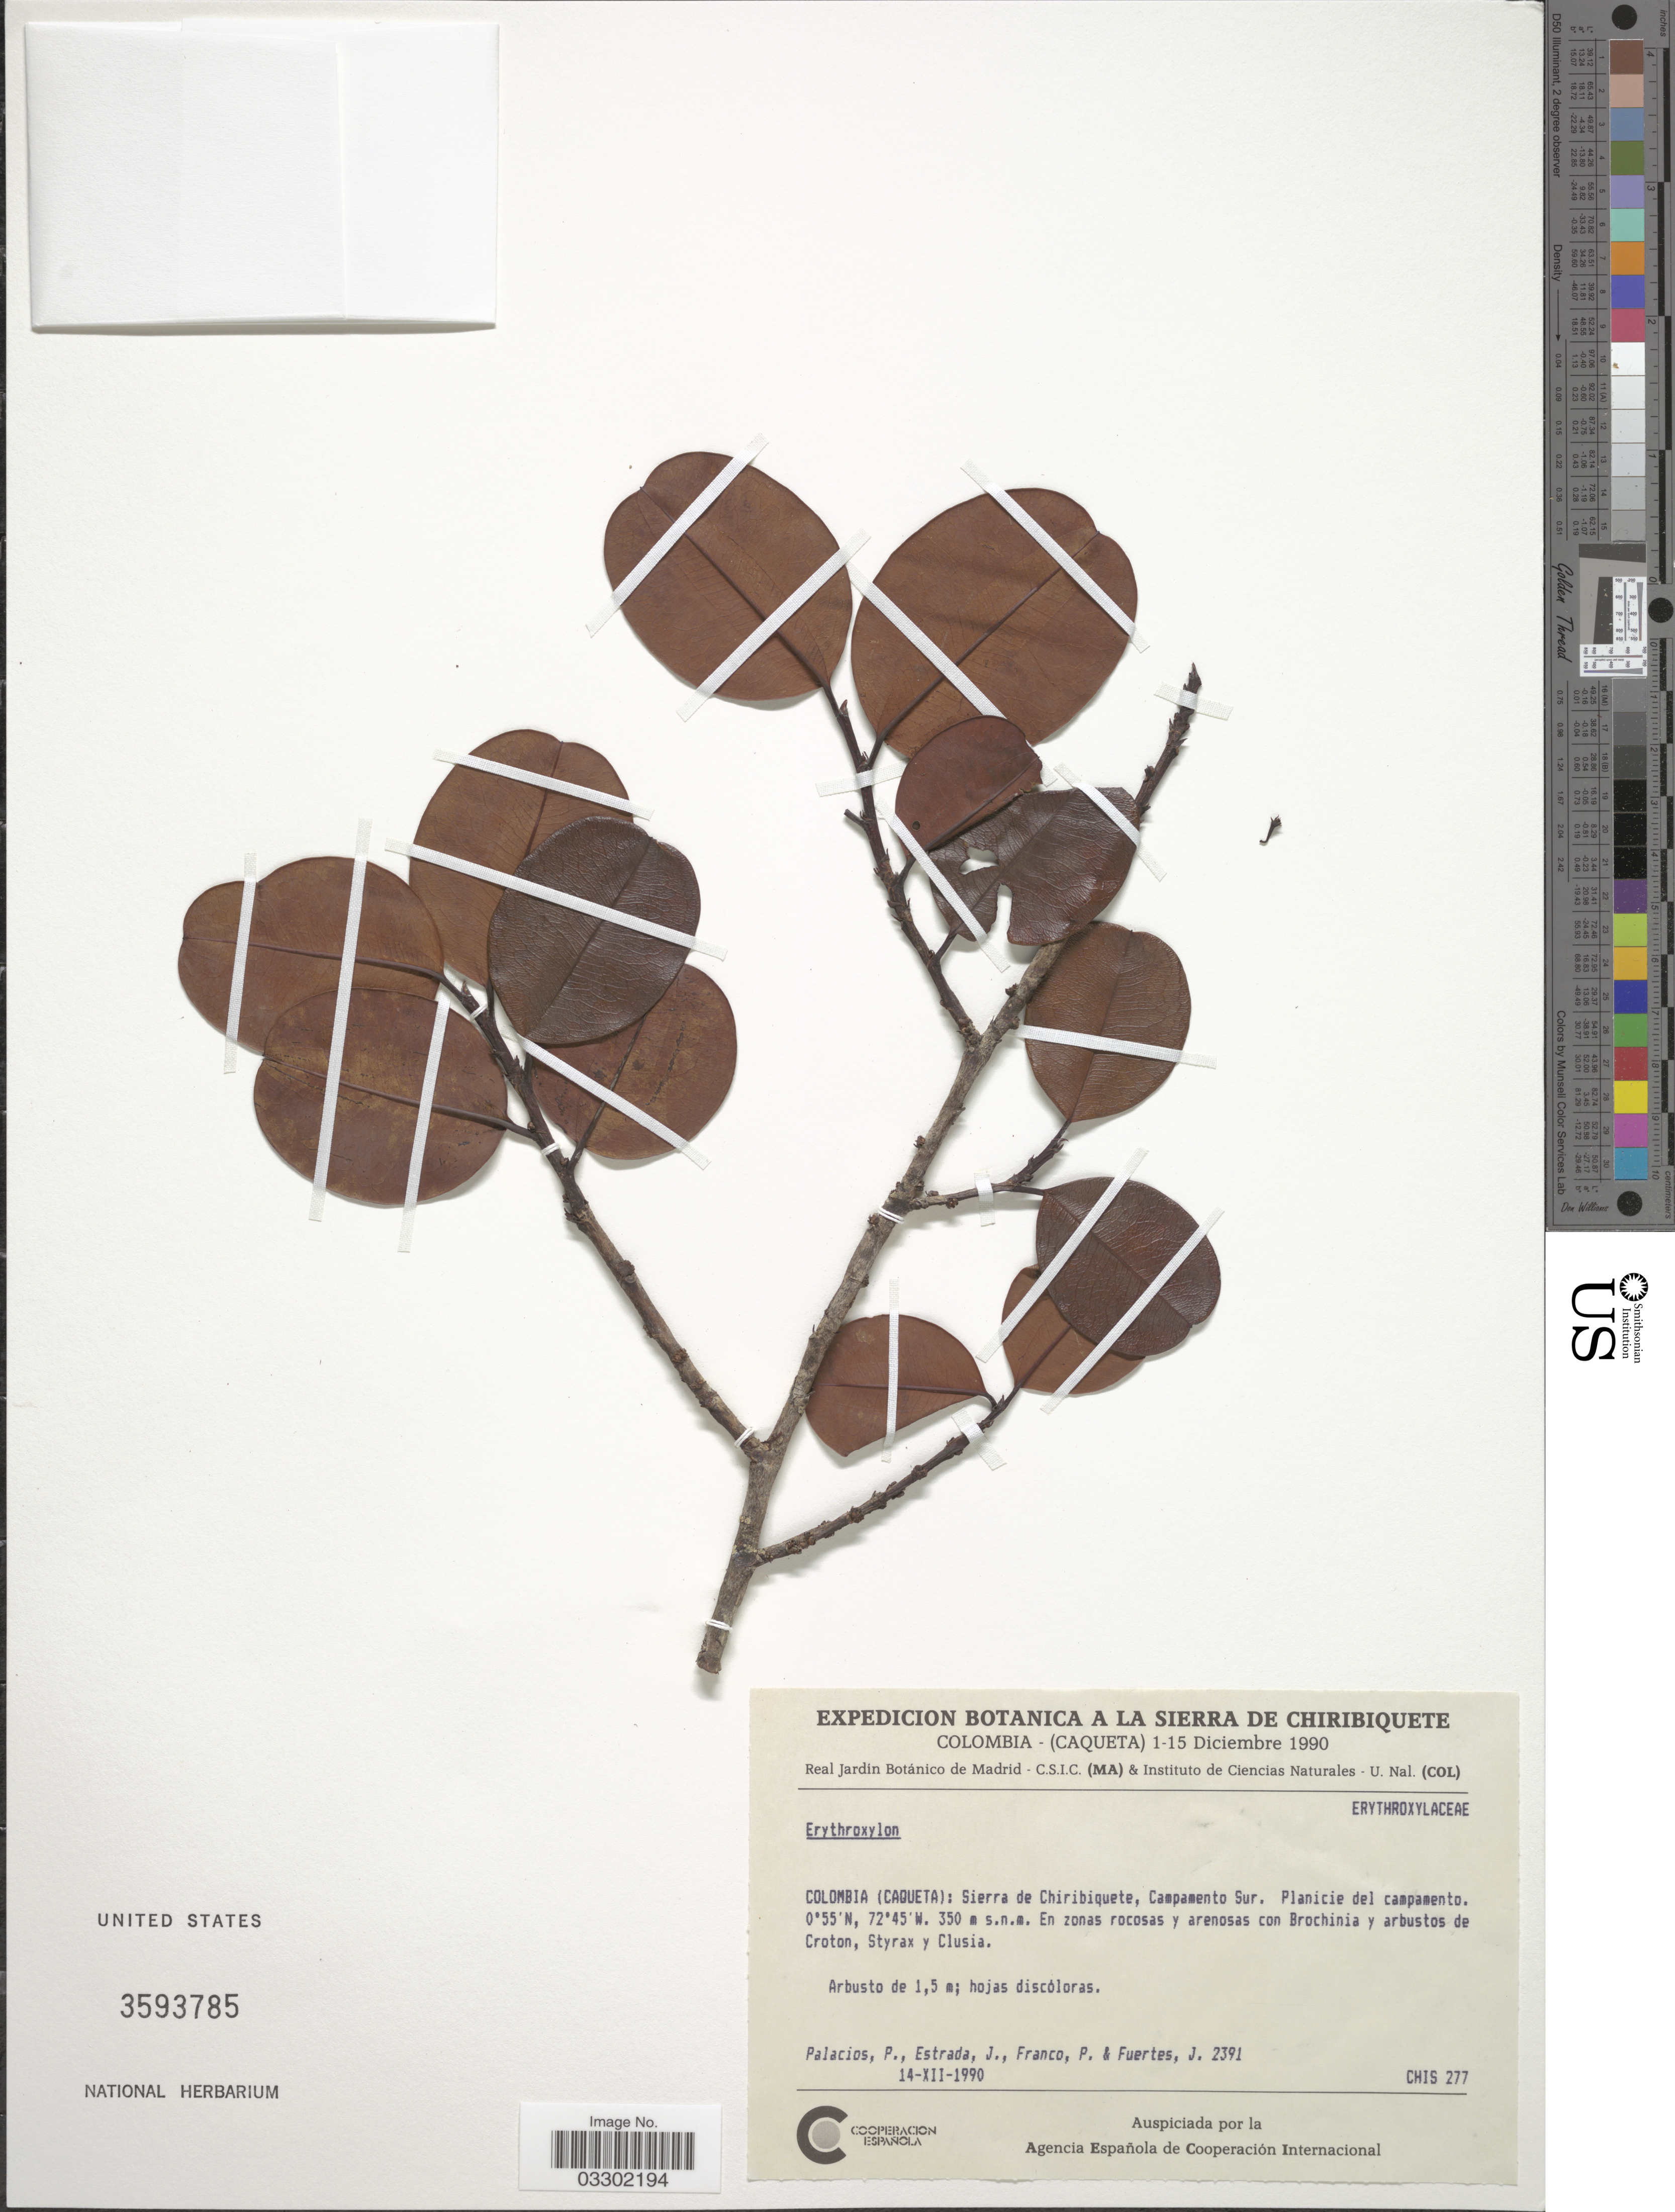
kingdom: Plantae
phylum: Tracheophyta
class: Magnoliopsida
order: Malpighiales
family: Erythroxylaceae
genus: Erythroxylum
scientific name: Erythroxylum sp.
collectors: P. Palacios, J. Estrada, P. Franco & J. Fuertes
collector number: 2391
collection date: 1990-12-14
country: Colombia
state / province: Caquetá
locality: Sierra de Chiribiquete, Campamento Sur, Planicie del campamento.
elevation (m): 350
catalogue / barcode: US 3593785